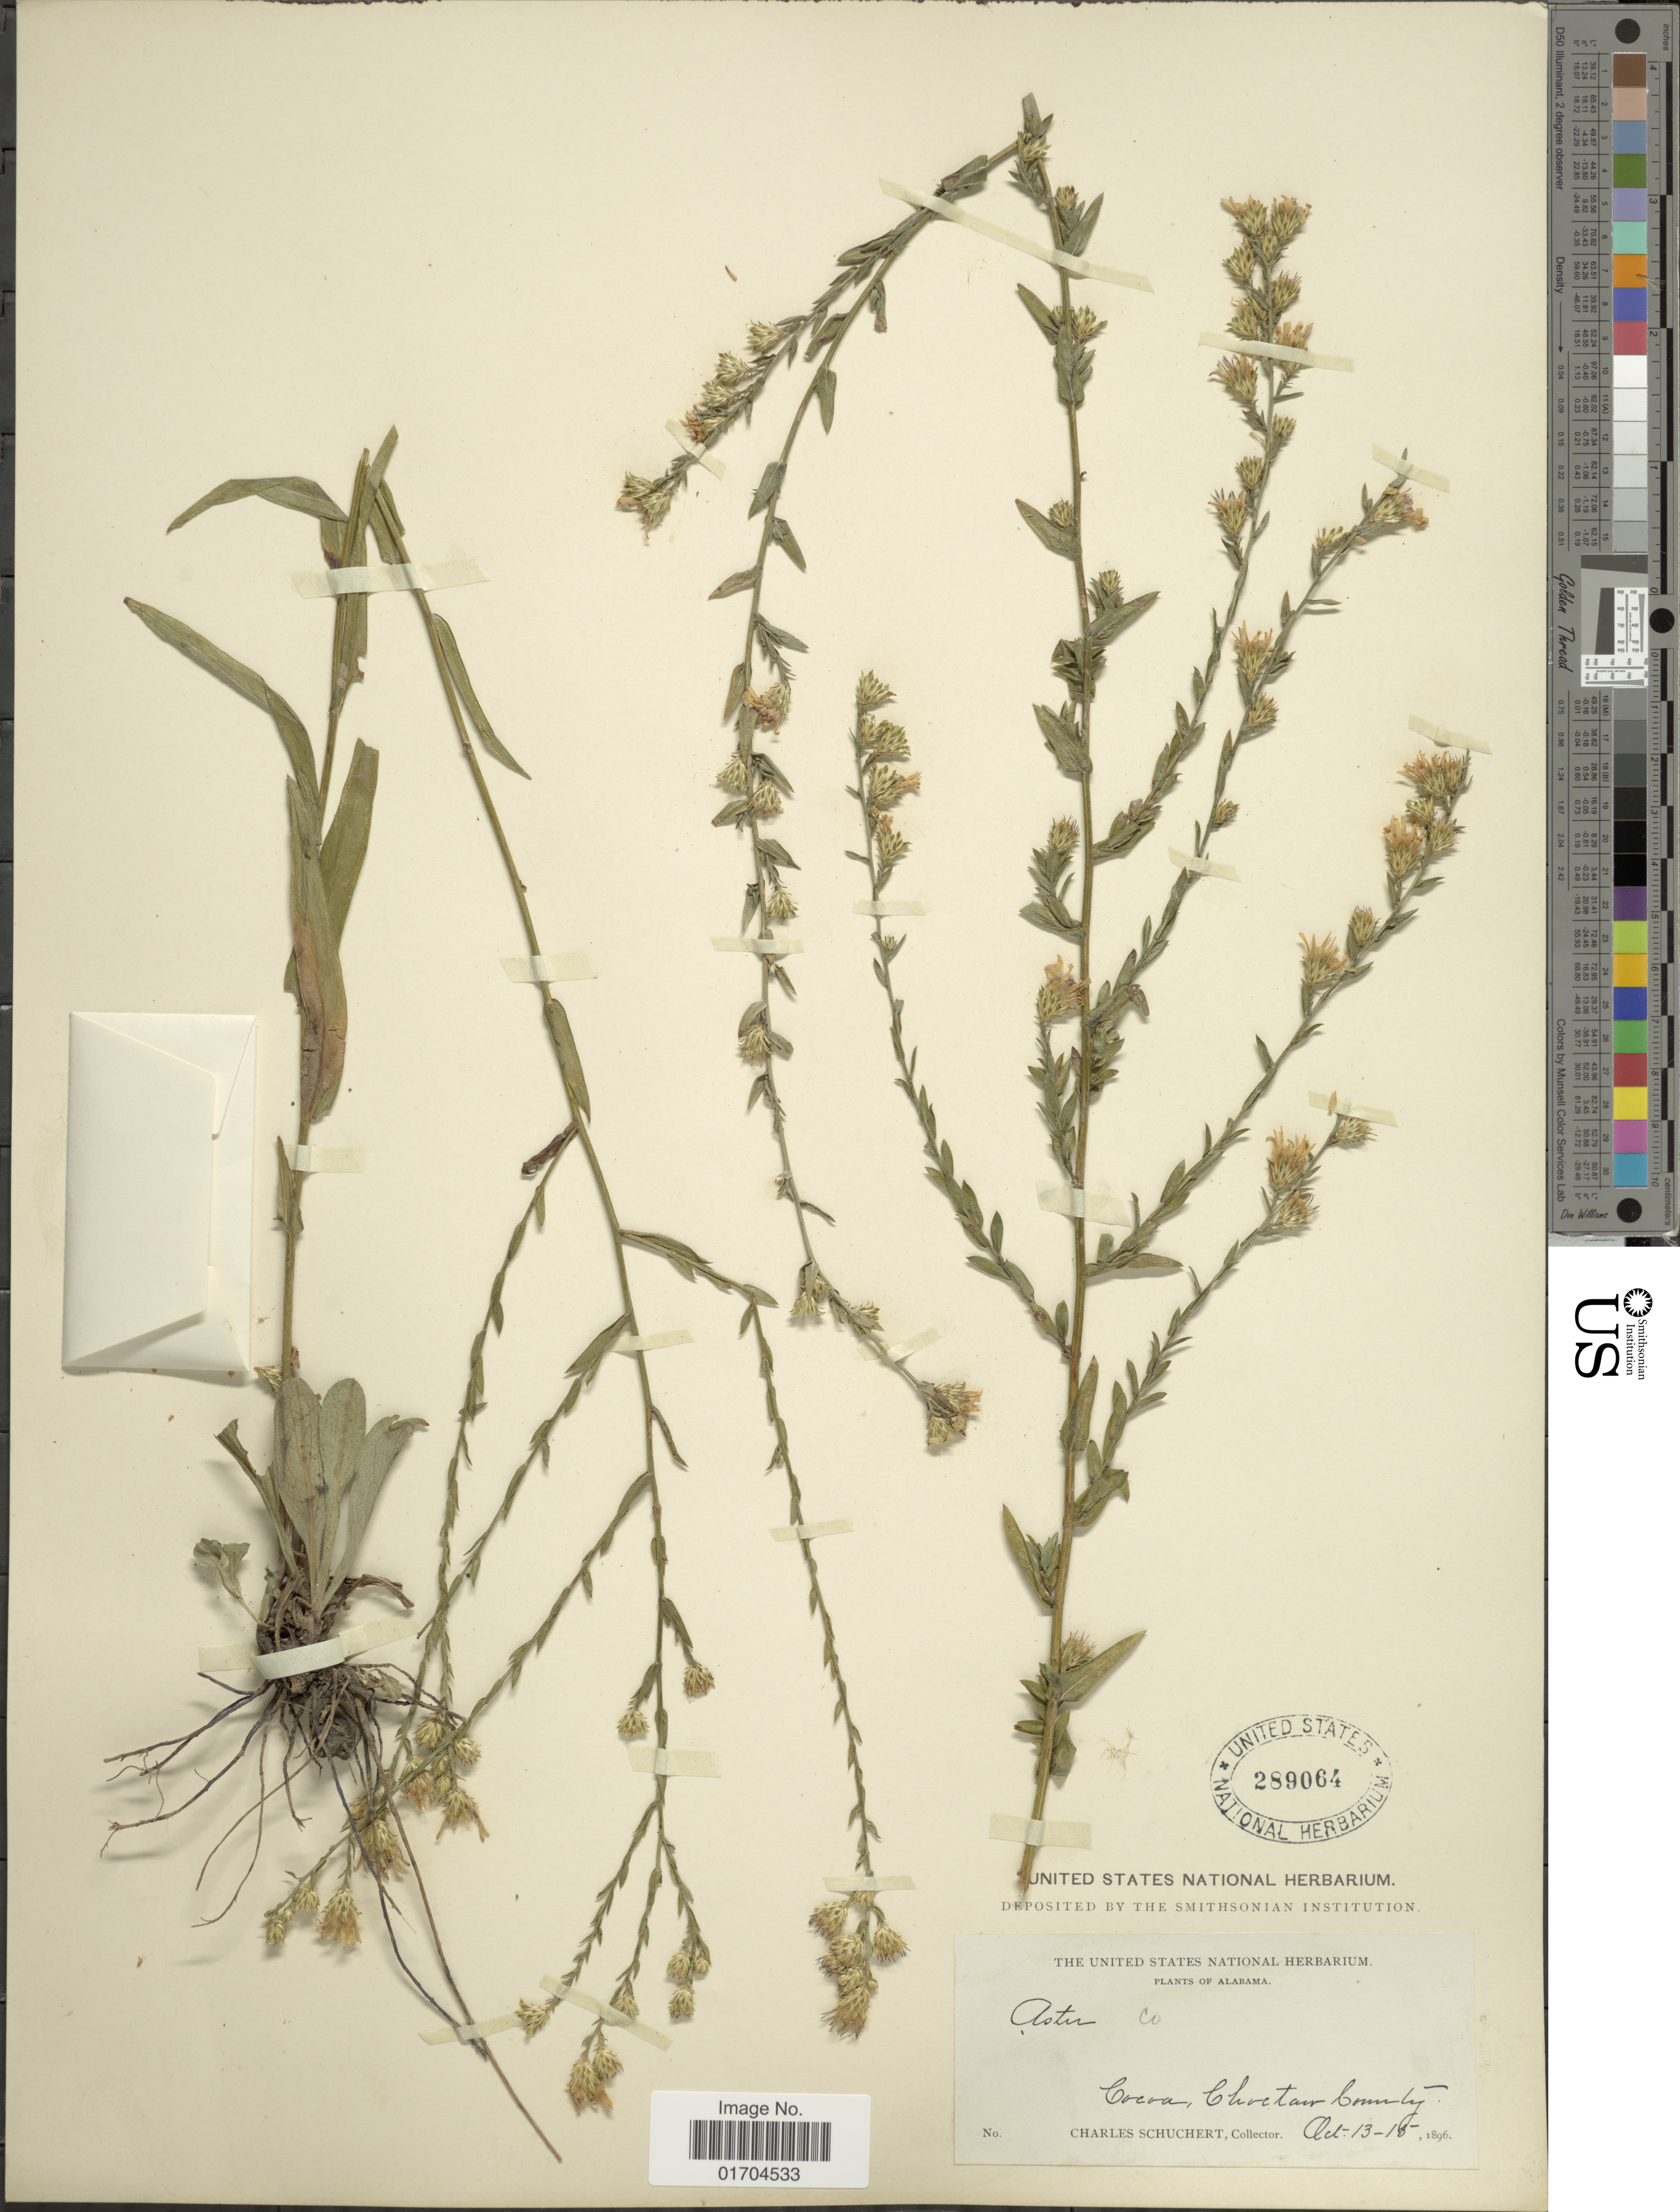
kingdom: Plantae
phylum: Tracheophyta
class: Magnoliopsida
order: Asterales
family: Asteraceae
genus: Symphyotrichum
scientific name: Symphyotrichum sp.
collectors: C. Schuchert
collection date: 1896-10-13/1896-10-15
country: United States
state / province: Alabama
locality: Cocoa, Choctaw County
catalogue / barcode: US 289064